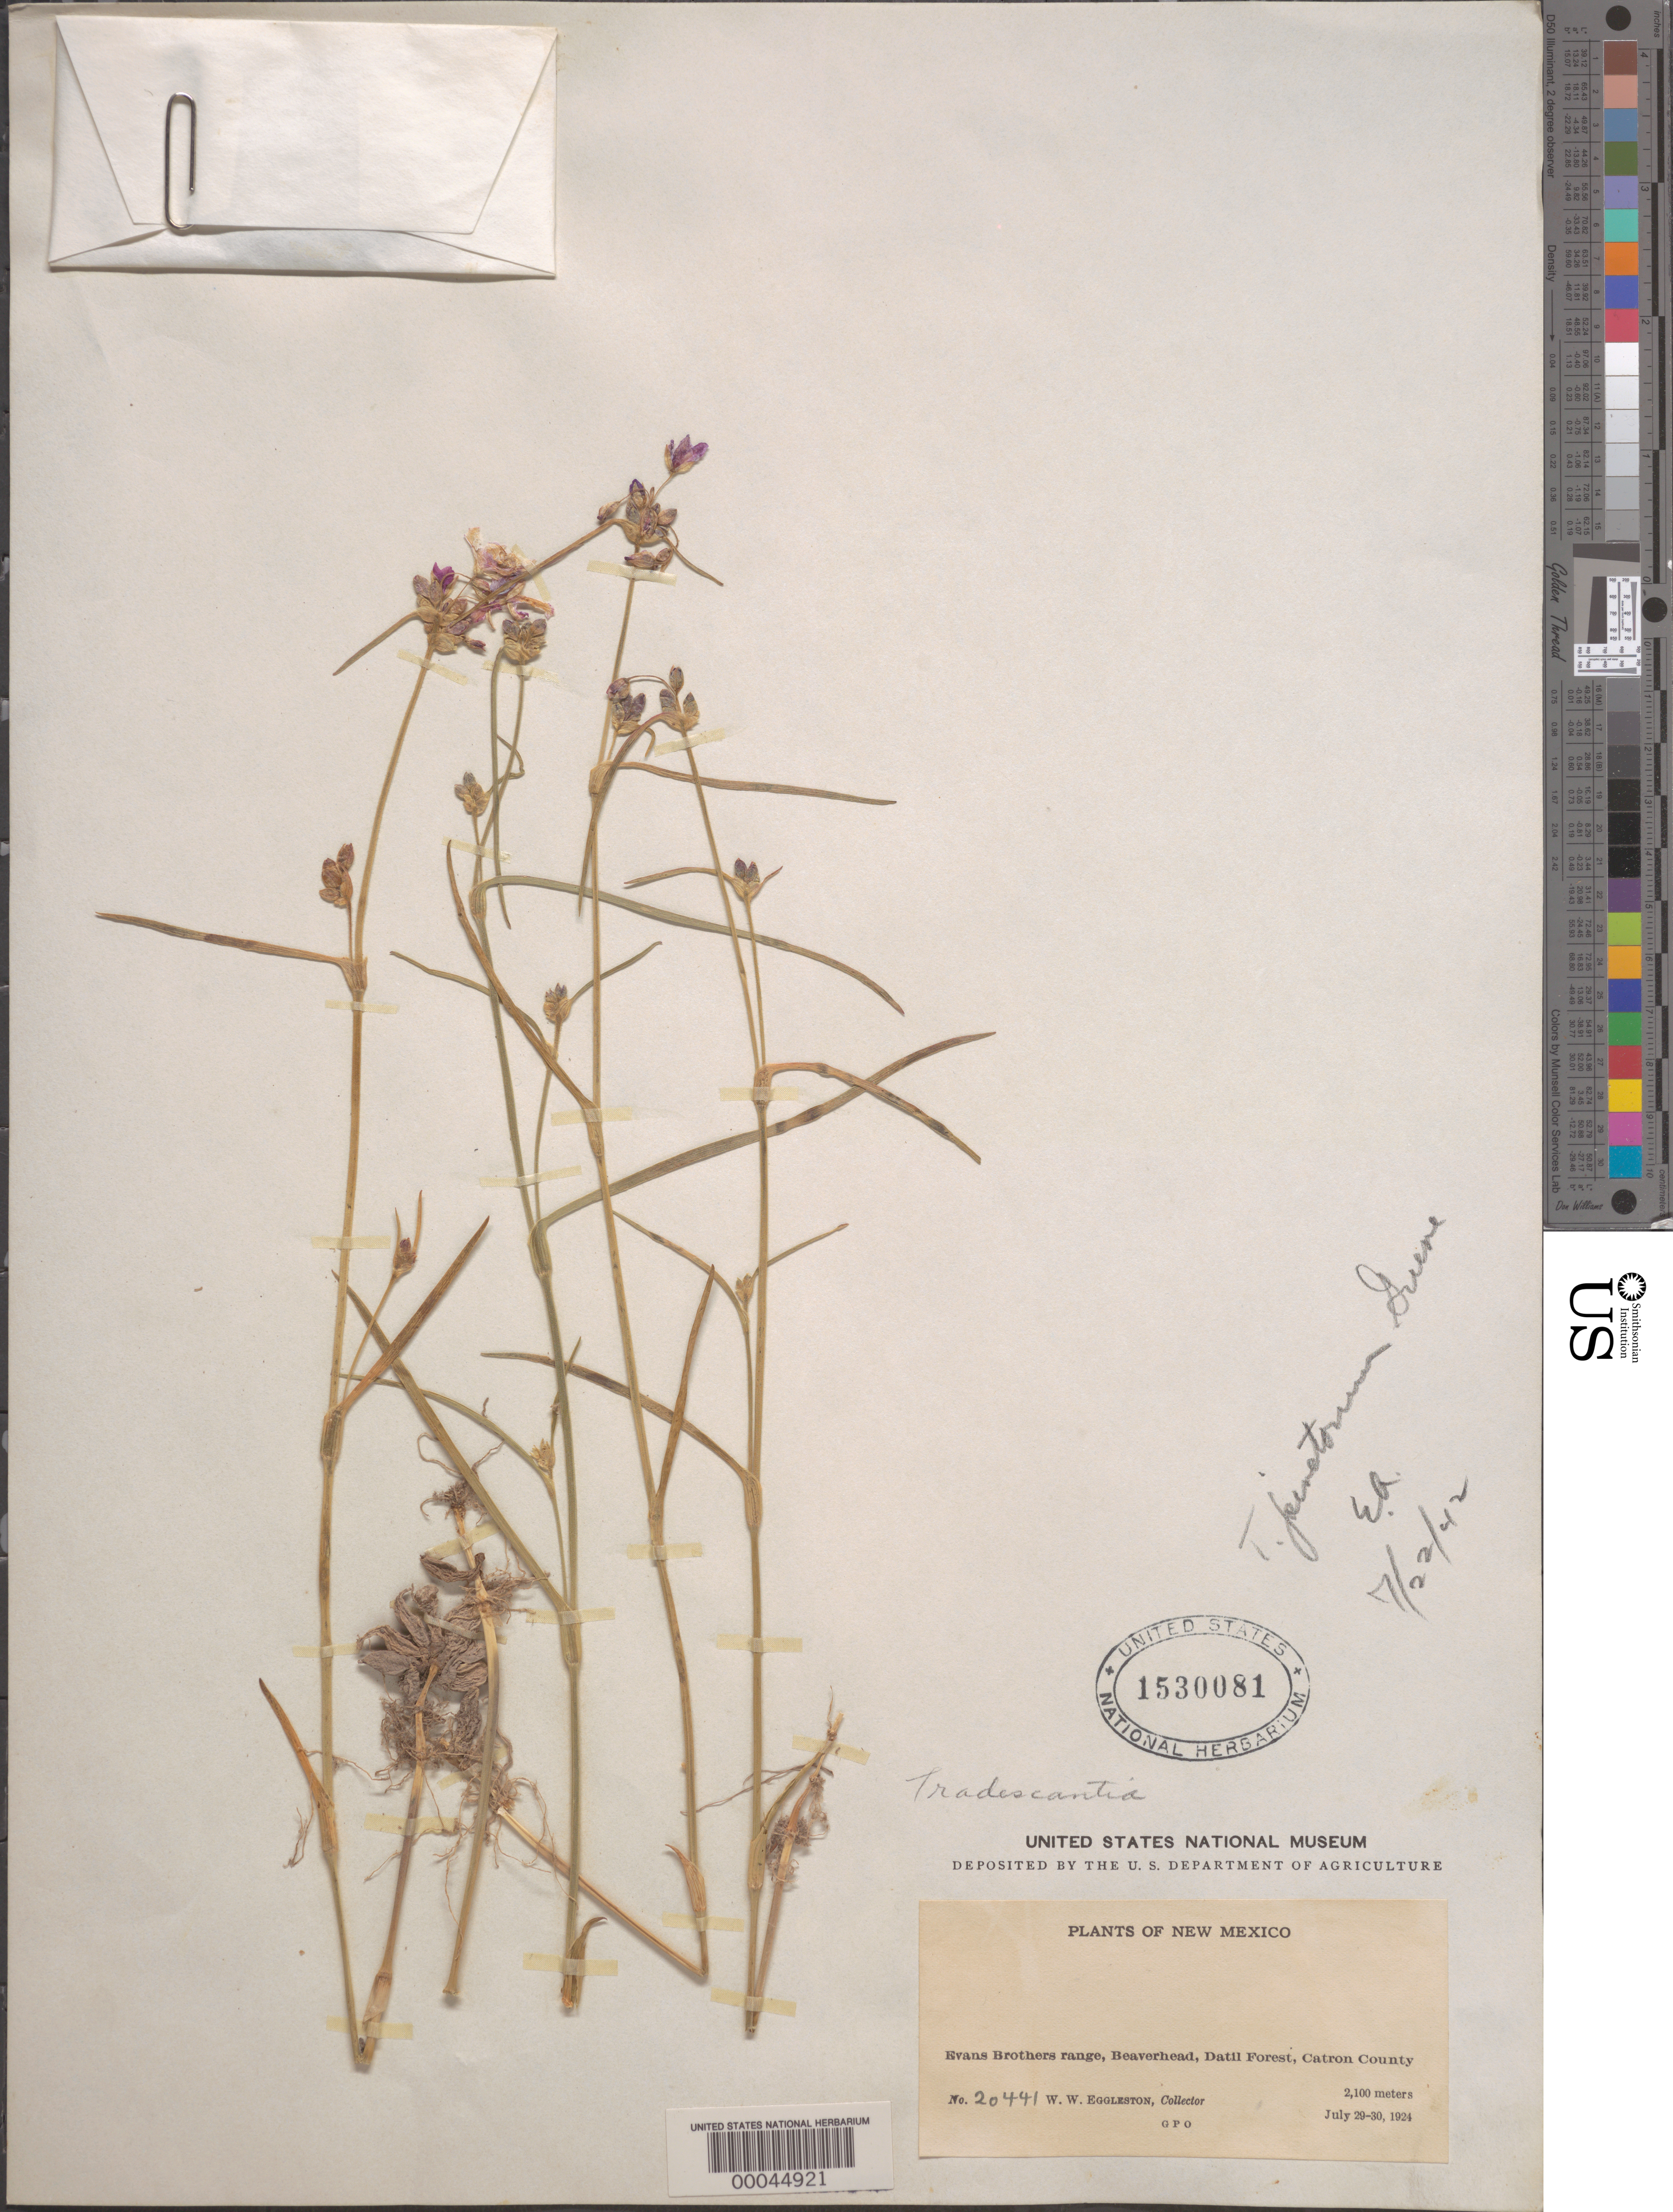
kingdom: Plantae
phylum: Tracheophyta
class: Liliopsida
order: Commelinales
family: Commelinaceae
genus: Tradescantia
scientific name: Tradescantia pinetorum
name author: Greene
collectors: W. W. Eggleston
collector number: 20441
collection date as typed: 29 Jul 1924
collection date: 1924-07-29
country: United States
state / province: New Mexico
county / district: Catron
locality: Evans brothers range; beaverhead, datil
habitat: Forest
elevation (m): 2100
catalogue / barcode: US 1530081